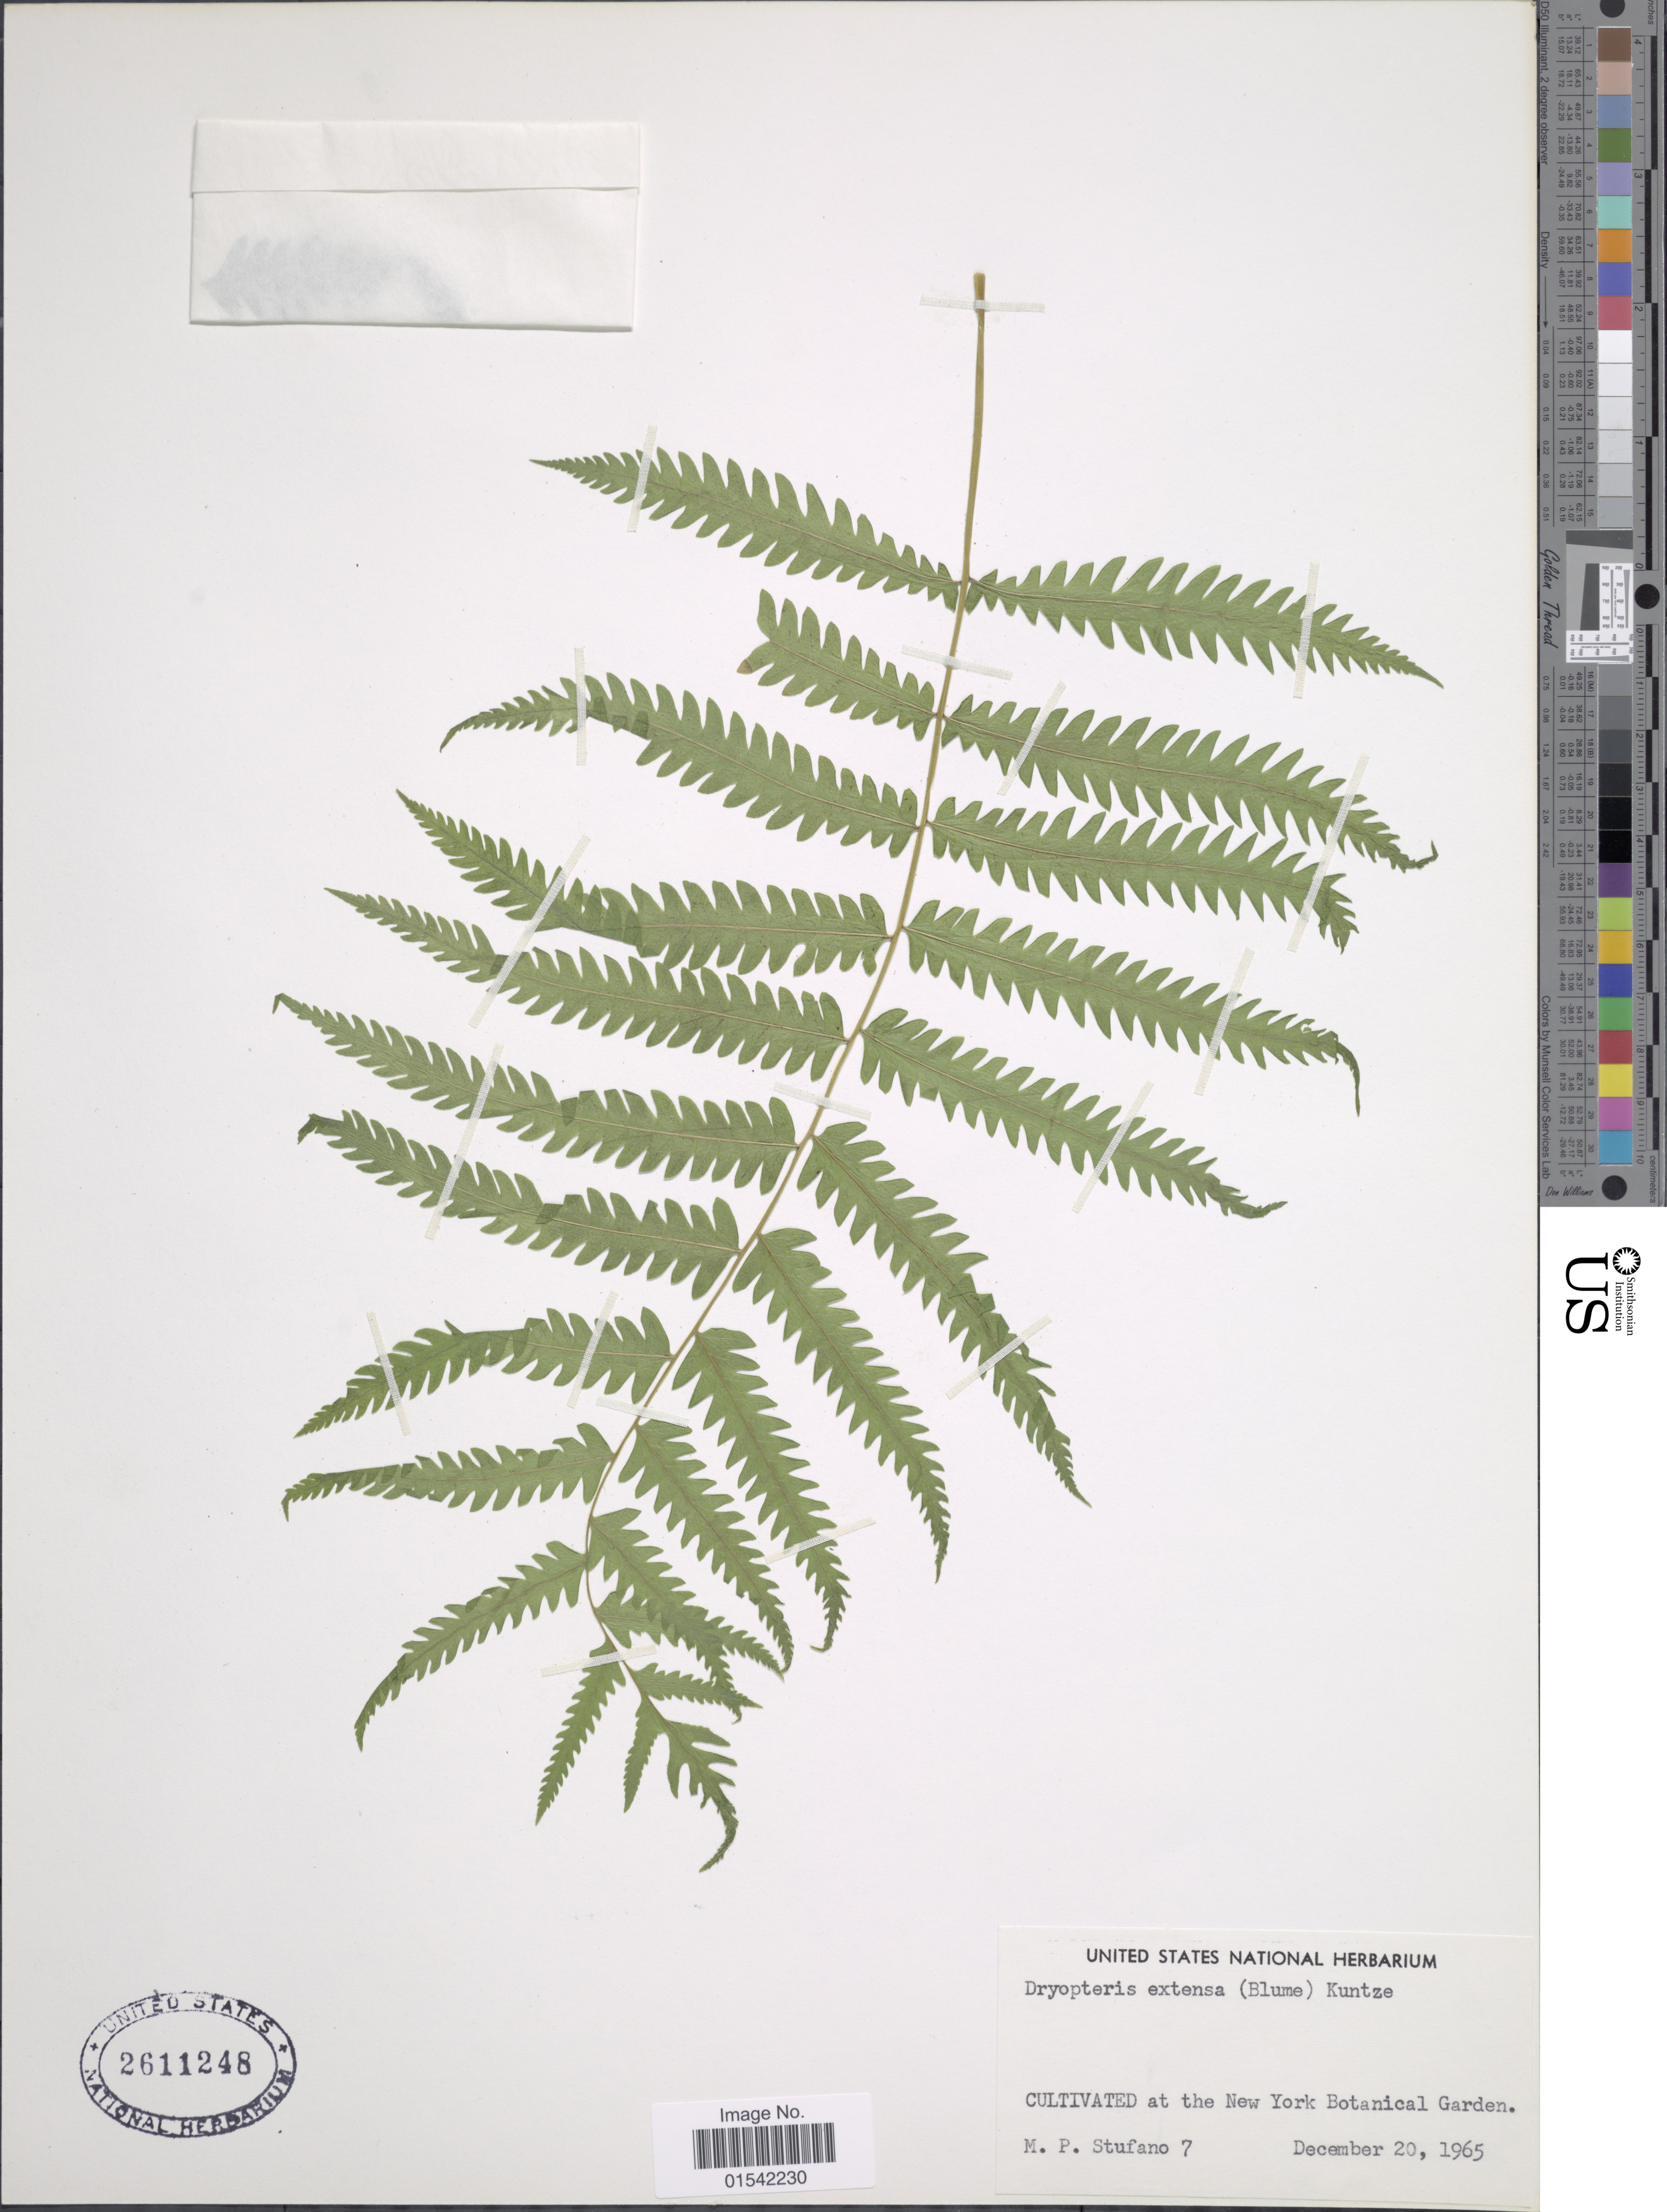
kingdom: Plantae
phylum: Tracheophyta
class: Polypodiopsida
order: Polypodiales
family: Thelypteridaceae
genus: Cyclosorus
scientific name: Cyclosorus opulentus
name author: (Kaulf.) Nakaike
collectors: M. Stufano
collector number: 7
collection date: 1965-12-20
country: United States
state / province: New York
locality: Cultivated at the New York Botanical Garden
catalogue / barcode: US 2611248